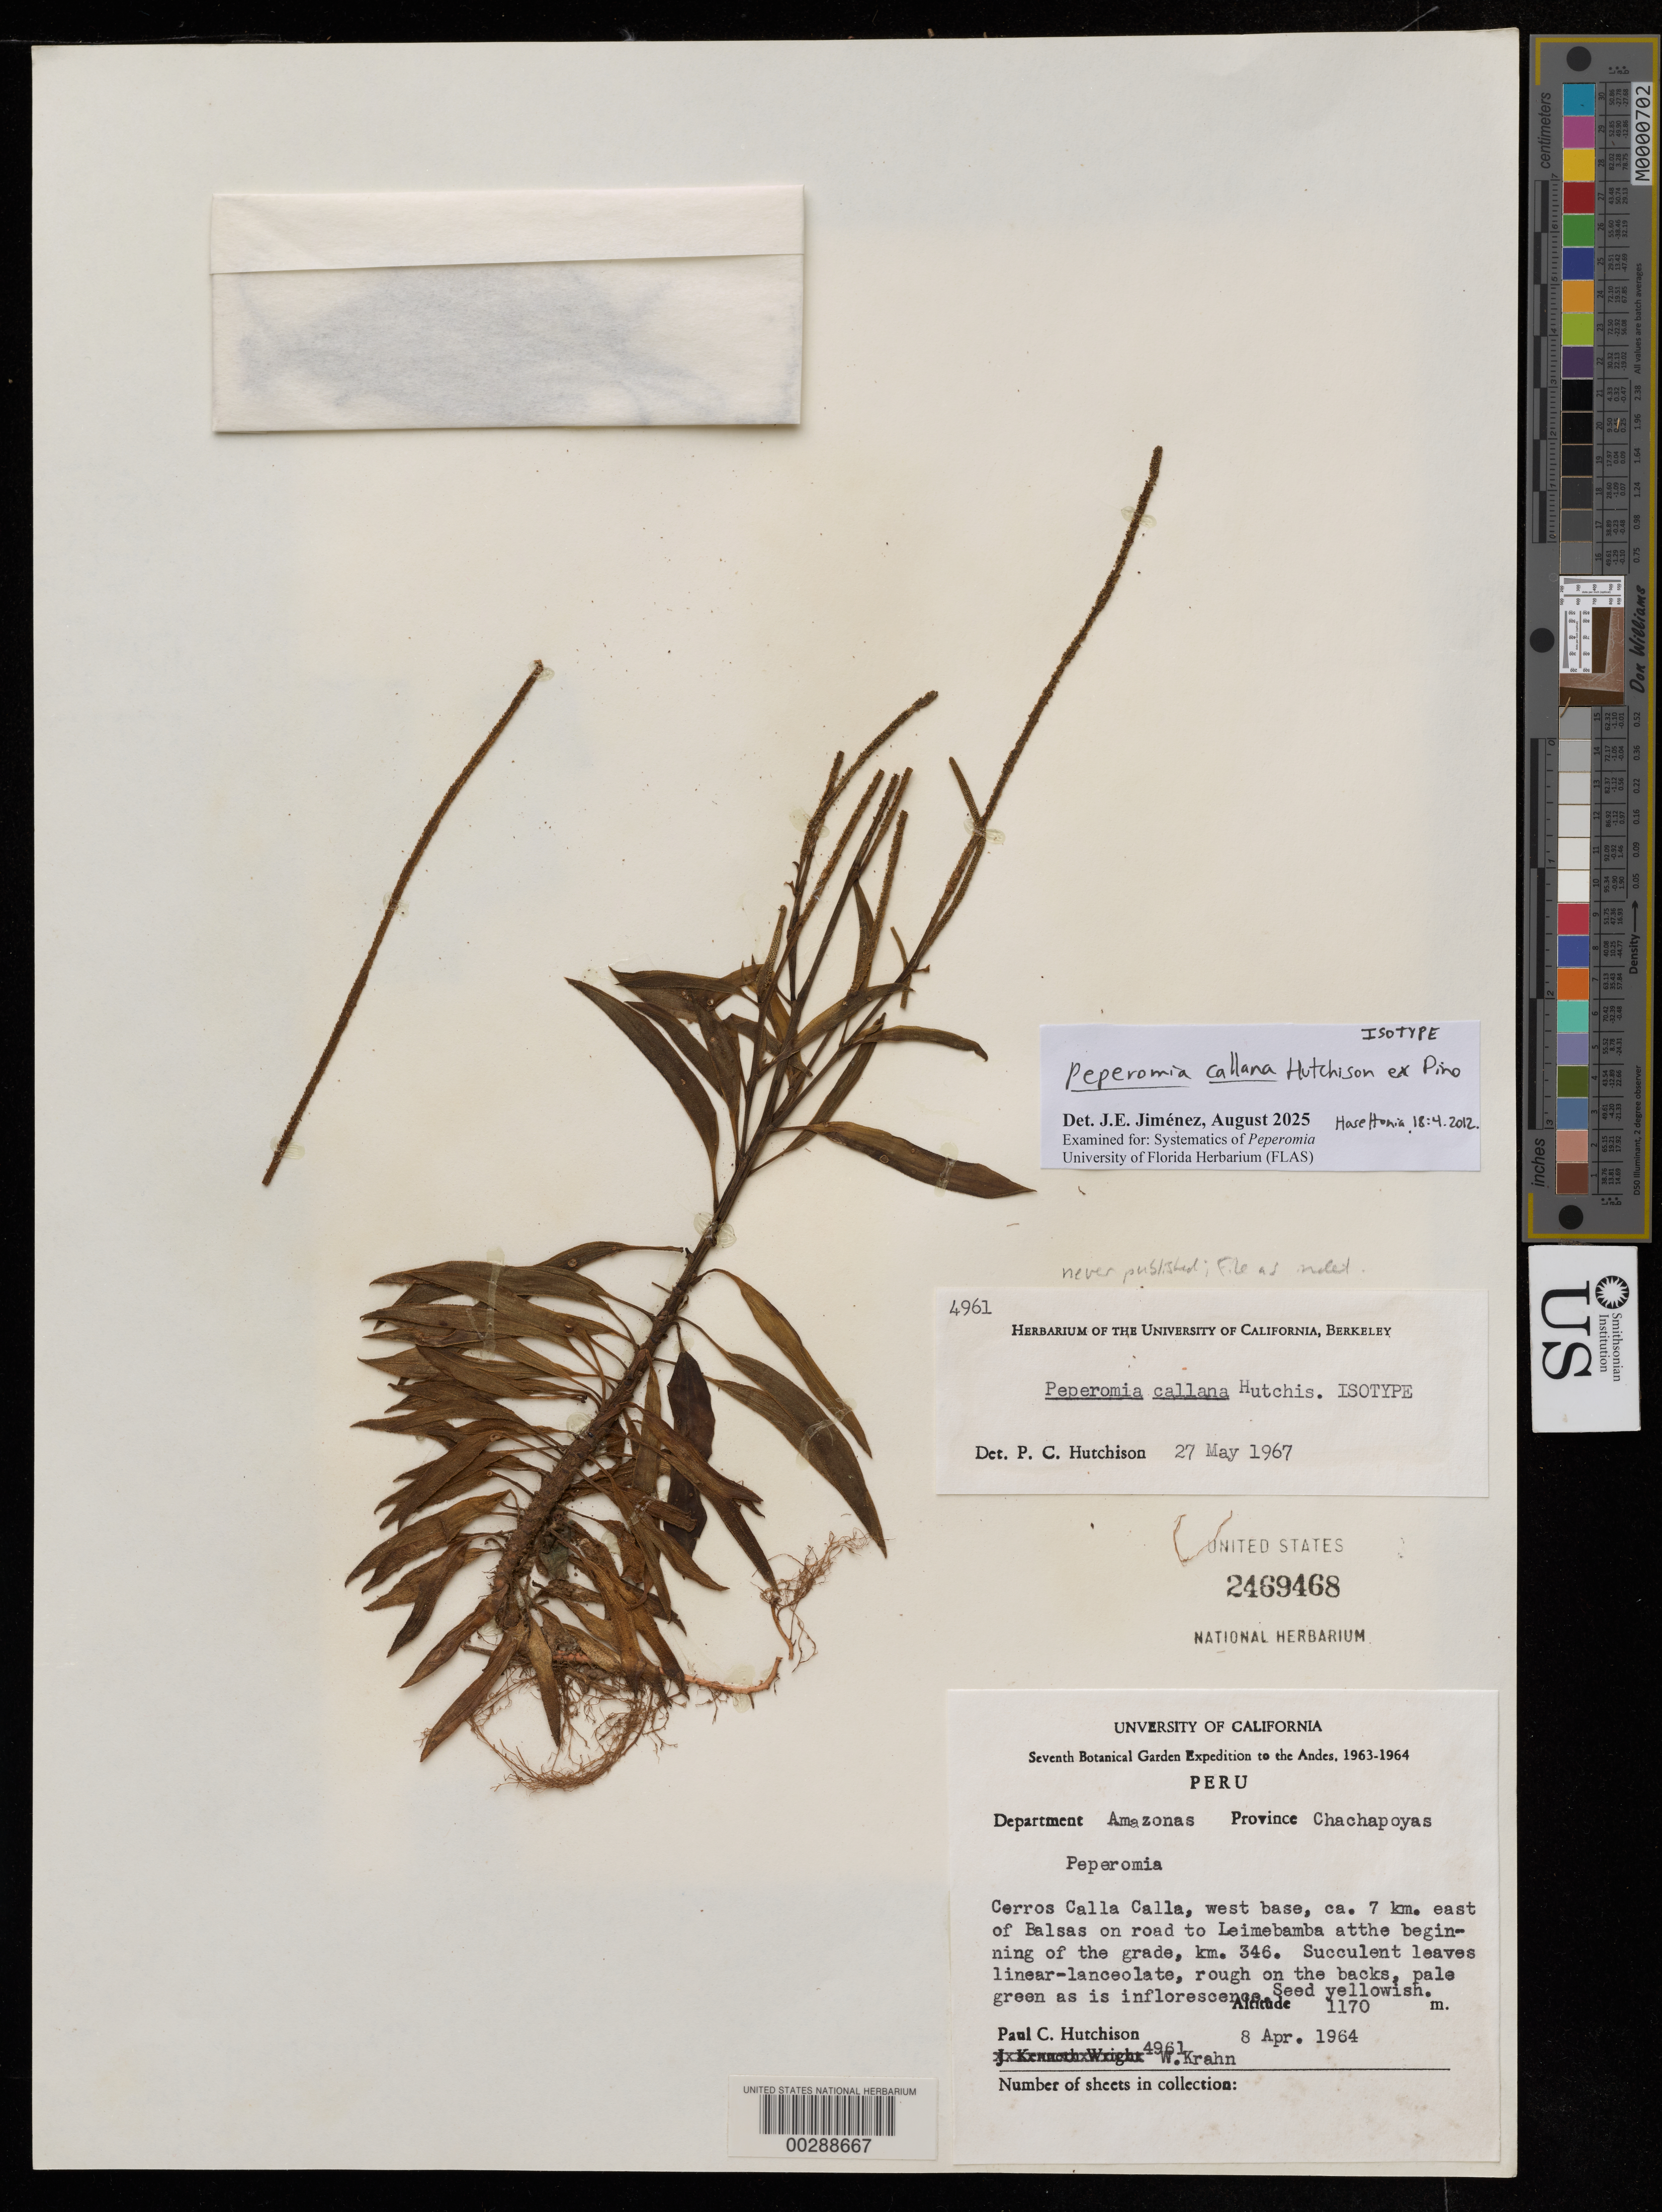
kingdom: Plantae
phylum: Tracheophyta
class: Magnoliopsida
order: Piperales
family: Piperaceae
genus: Peperomia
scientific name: Peperomia callana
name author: Hutchison ex Pino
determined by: Jiménez, J. E.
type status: Isotype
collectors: P. C. Hutchison & W. Krahn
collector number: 4961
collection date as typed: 08 Apr 1964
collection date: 1964-04-08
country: Peru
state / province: Amazonas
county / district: Chachapoyas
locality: Cerros de Calla-Calla, W base, ca. 7 km E of Balsas on road to Leimebamba at beginning of grade, km 346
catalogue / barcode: US 2469468